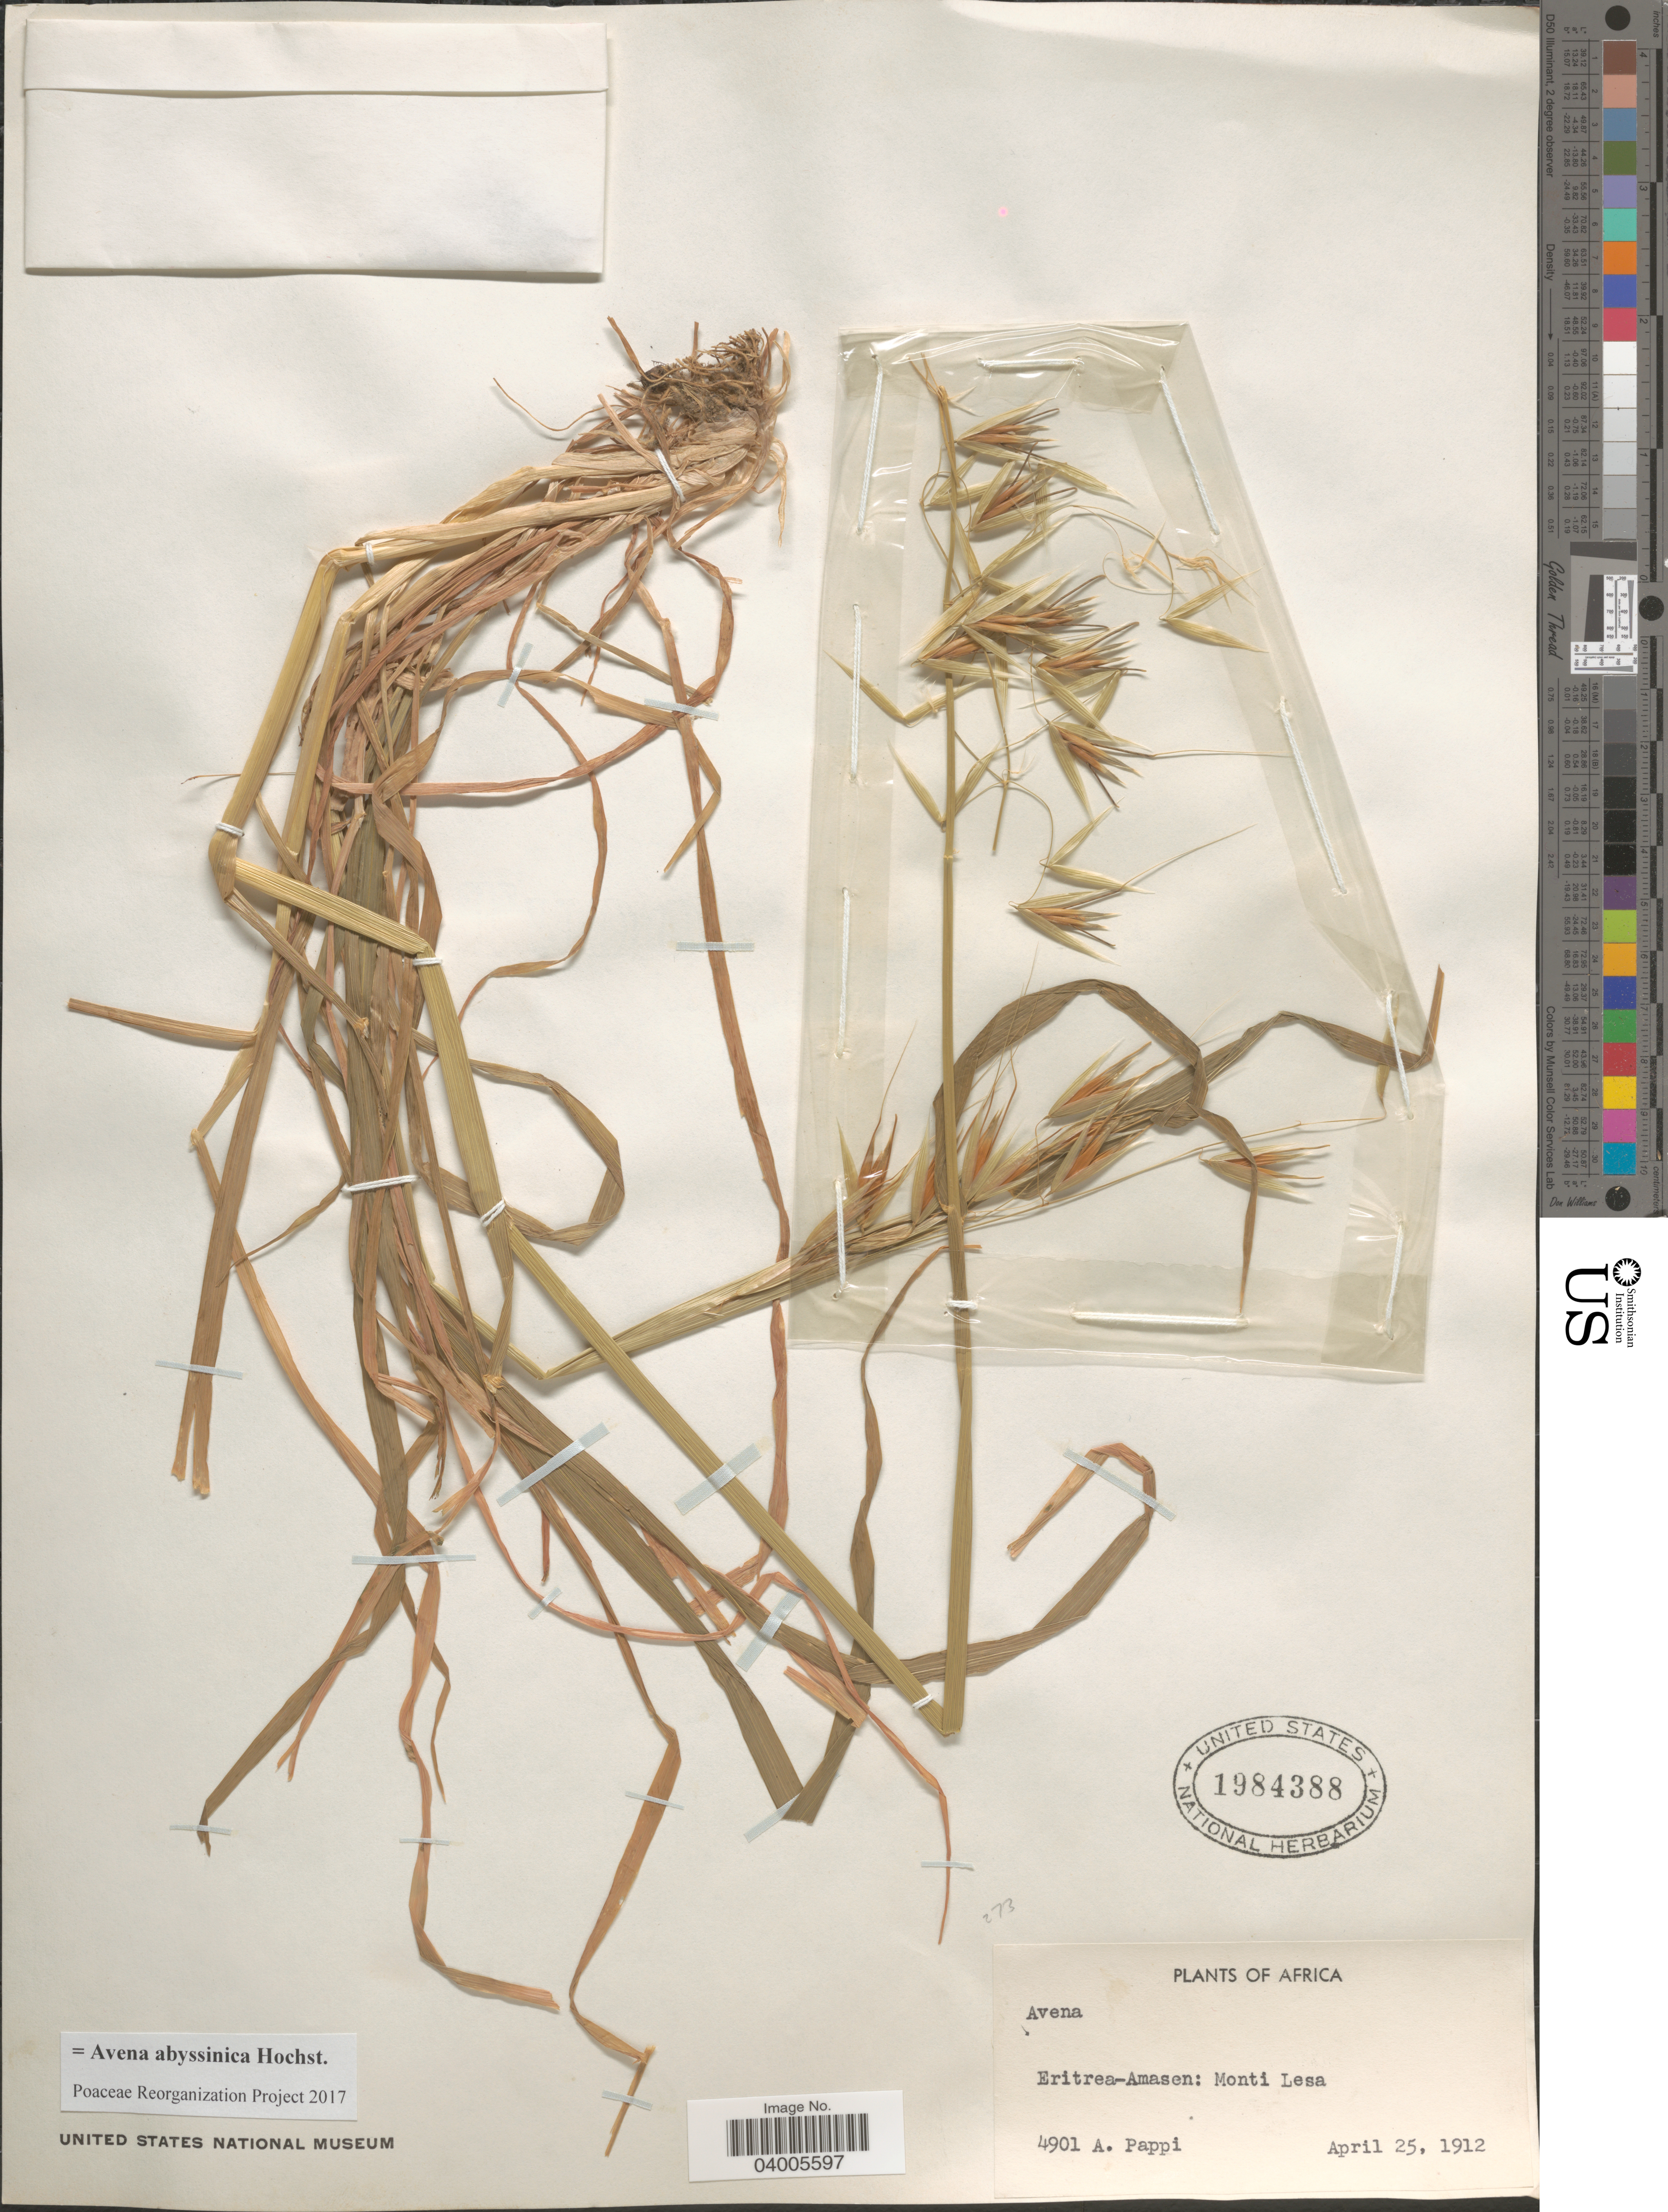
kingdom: Plantae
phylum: Tracheophyta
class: Liliopsida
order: Poales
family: Poaceae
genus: Avena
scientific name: Avena abyssinica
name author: K. Hochst.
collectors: A. Pappi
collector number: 4901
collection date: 1912-04-25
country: Eritrea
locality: Eritrea-Amasen: Monti Lesa.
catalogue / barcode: US 1984388